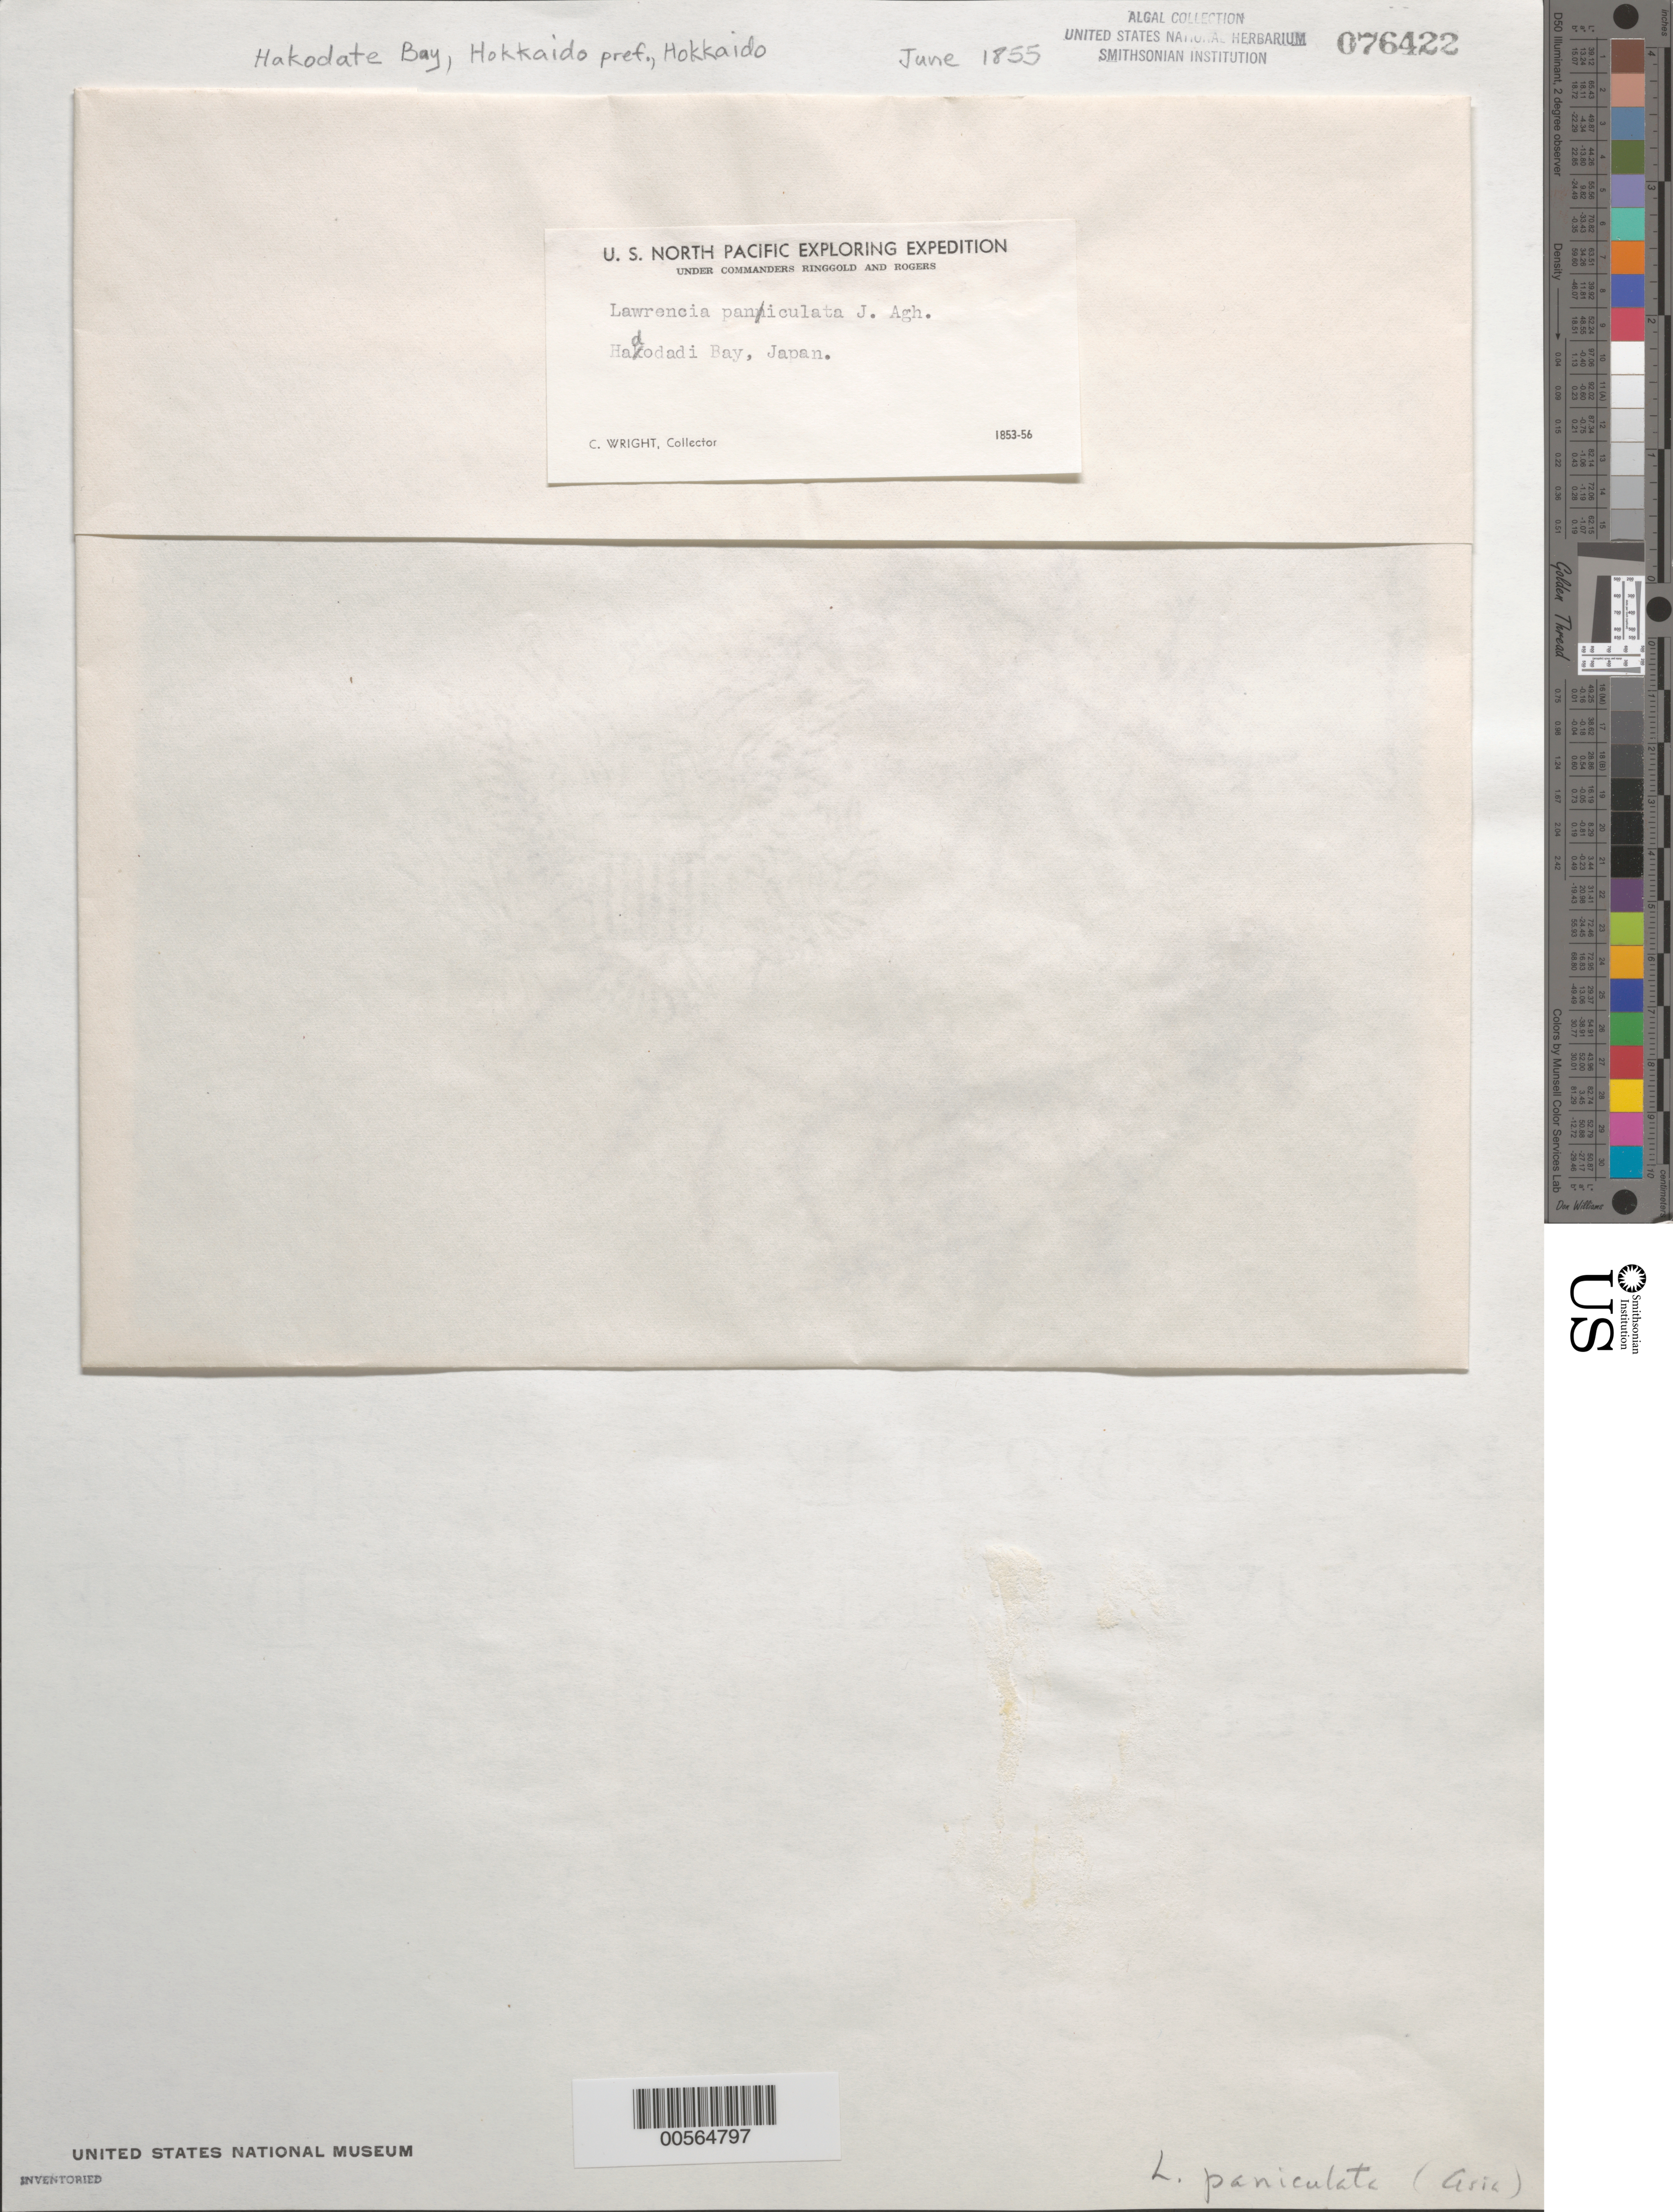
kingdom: Plantae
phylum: Rhodophyta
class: Florideophyceae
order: Ceramiales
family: Rhodomelaceae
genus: Palisada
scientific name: Palisada thuyoides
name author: (Kützing) Cassano et al.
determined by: Algae name updating Project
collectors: C. Wright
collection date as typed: Jun 1855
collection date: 1855-06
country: Japan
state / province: Hokkaido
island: Hokkaido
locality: Hakodate (Hadodadi)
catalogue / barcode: US 76422